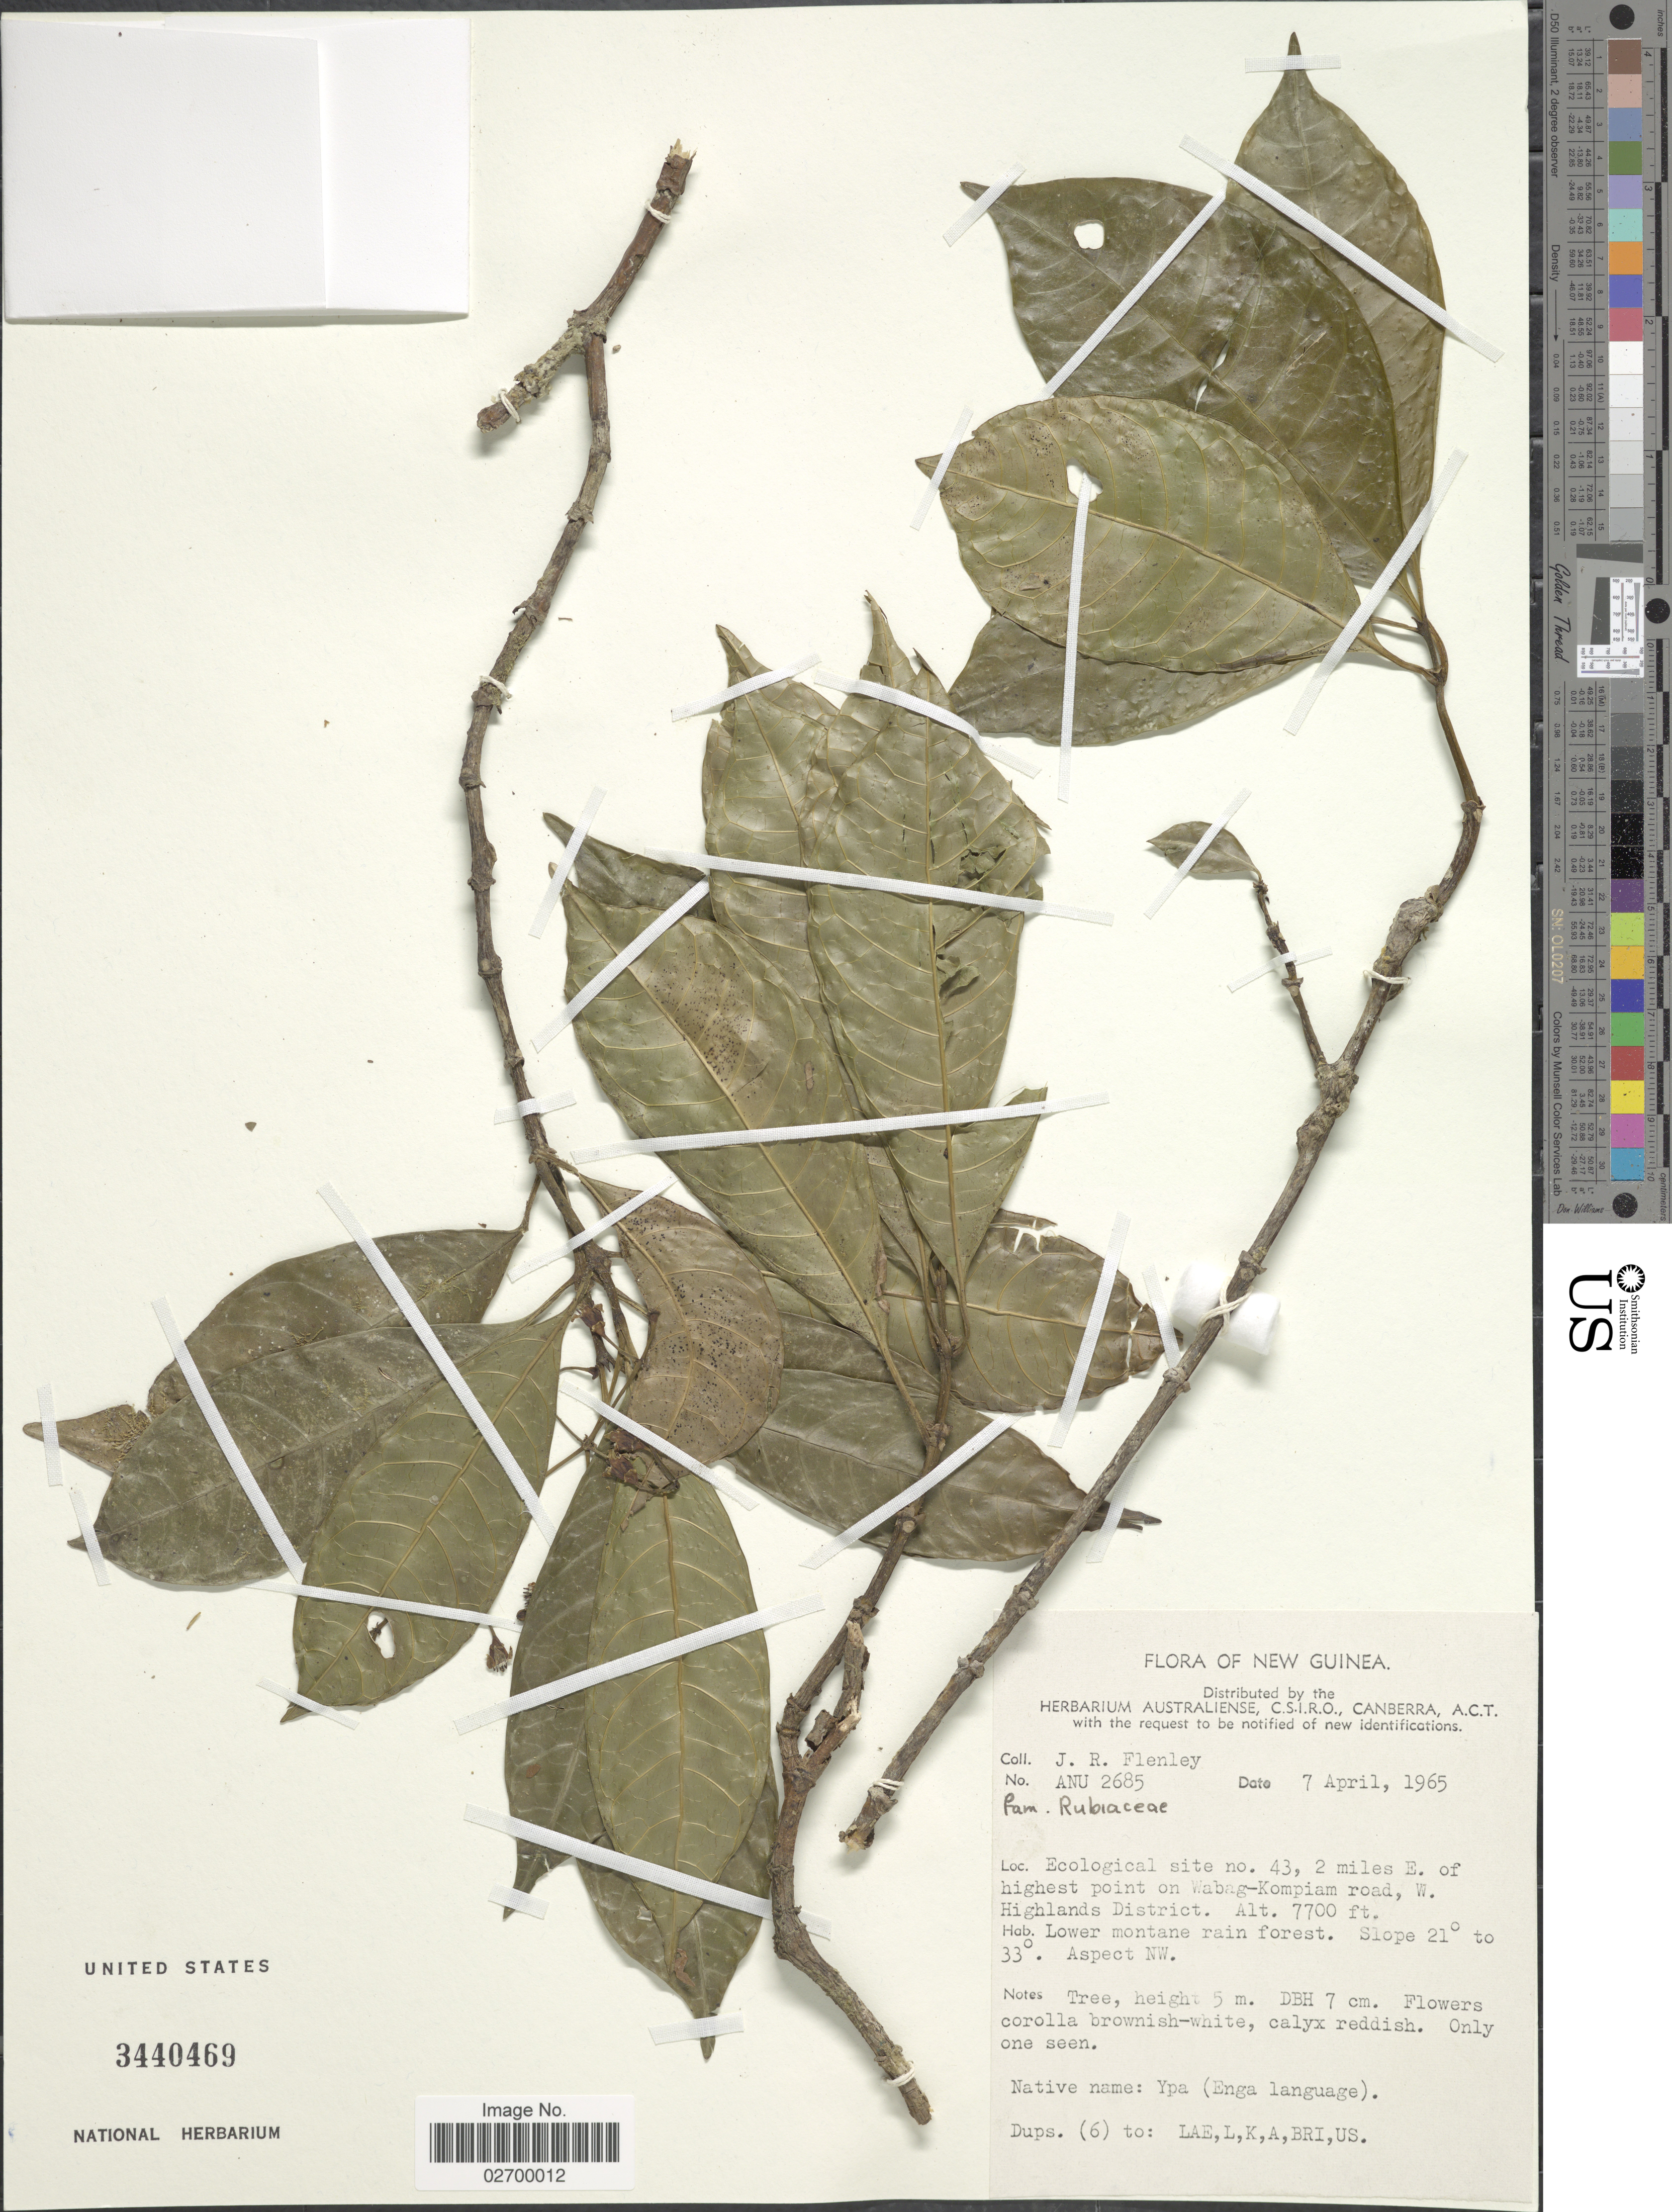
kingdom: Plantae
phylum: Tracheophyta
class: Magnoliopsida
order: Gentianales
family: Rubiaceae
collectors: J. Flenley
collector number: ANU 2685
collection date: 1965-04-07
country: Papua New Guinea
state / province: Western Highlands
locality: New Guinea. Ecological site no. 43, 2 miles E. of highest point on Wabag-Kompiam road, W. Highlands District. Slope 21° to 33°. Aspect NW.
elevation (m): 2347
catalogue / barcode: US 3440469